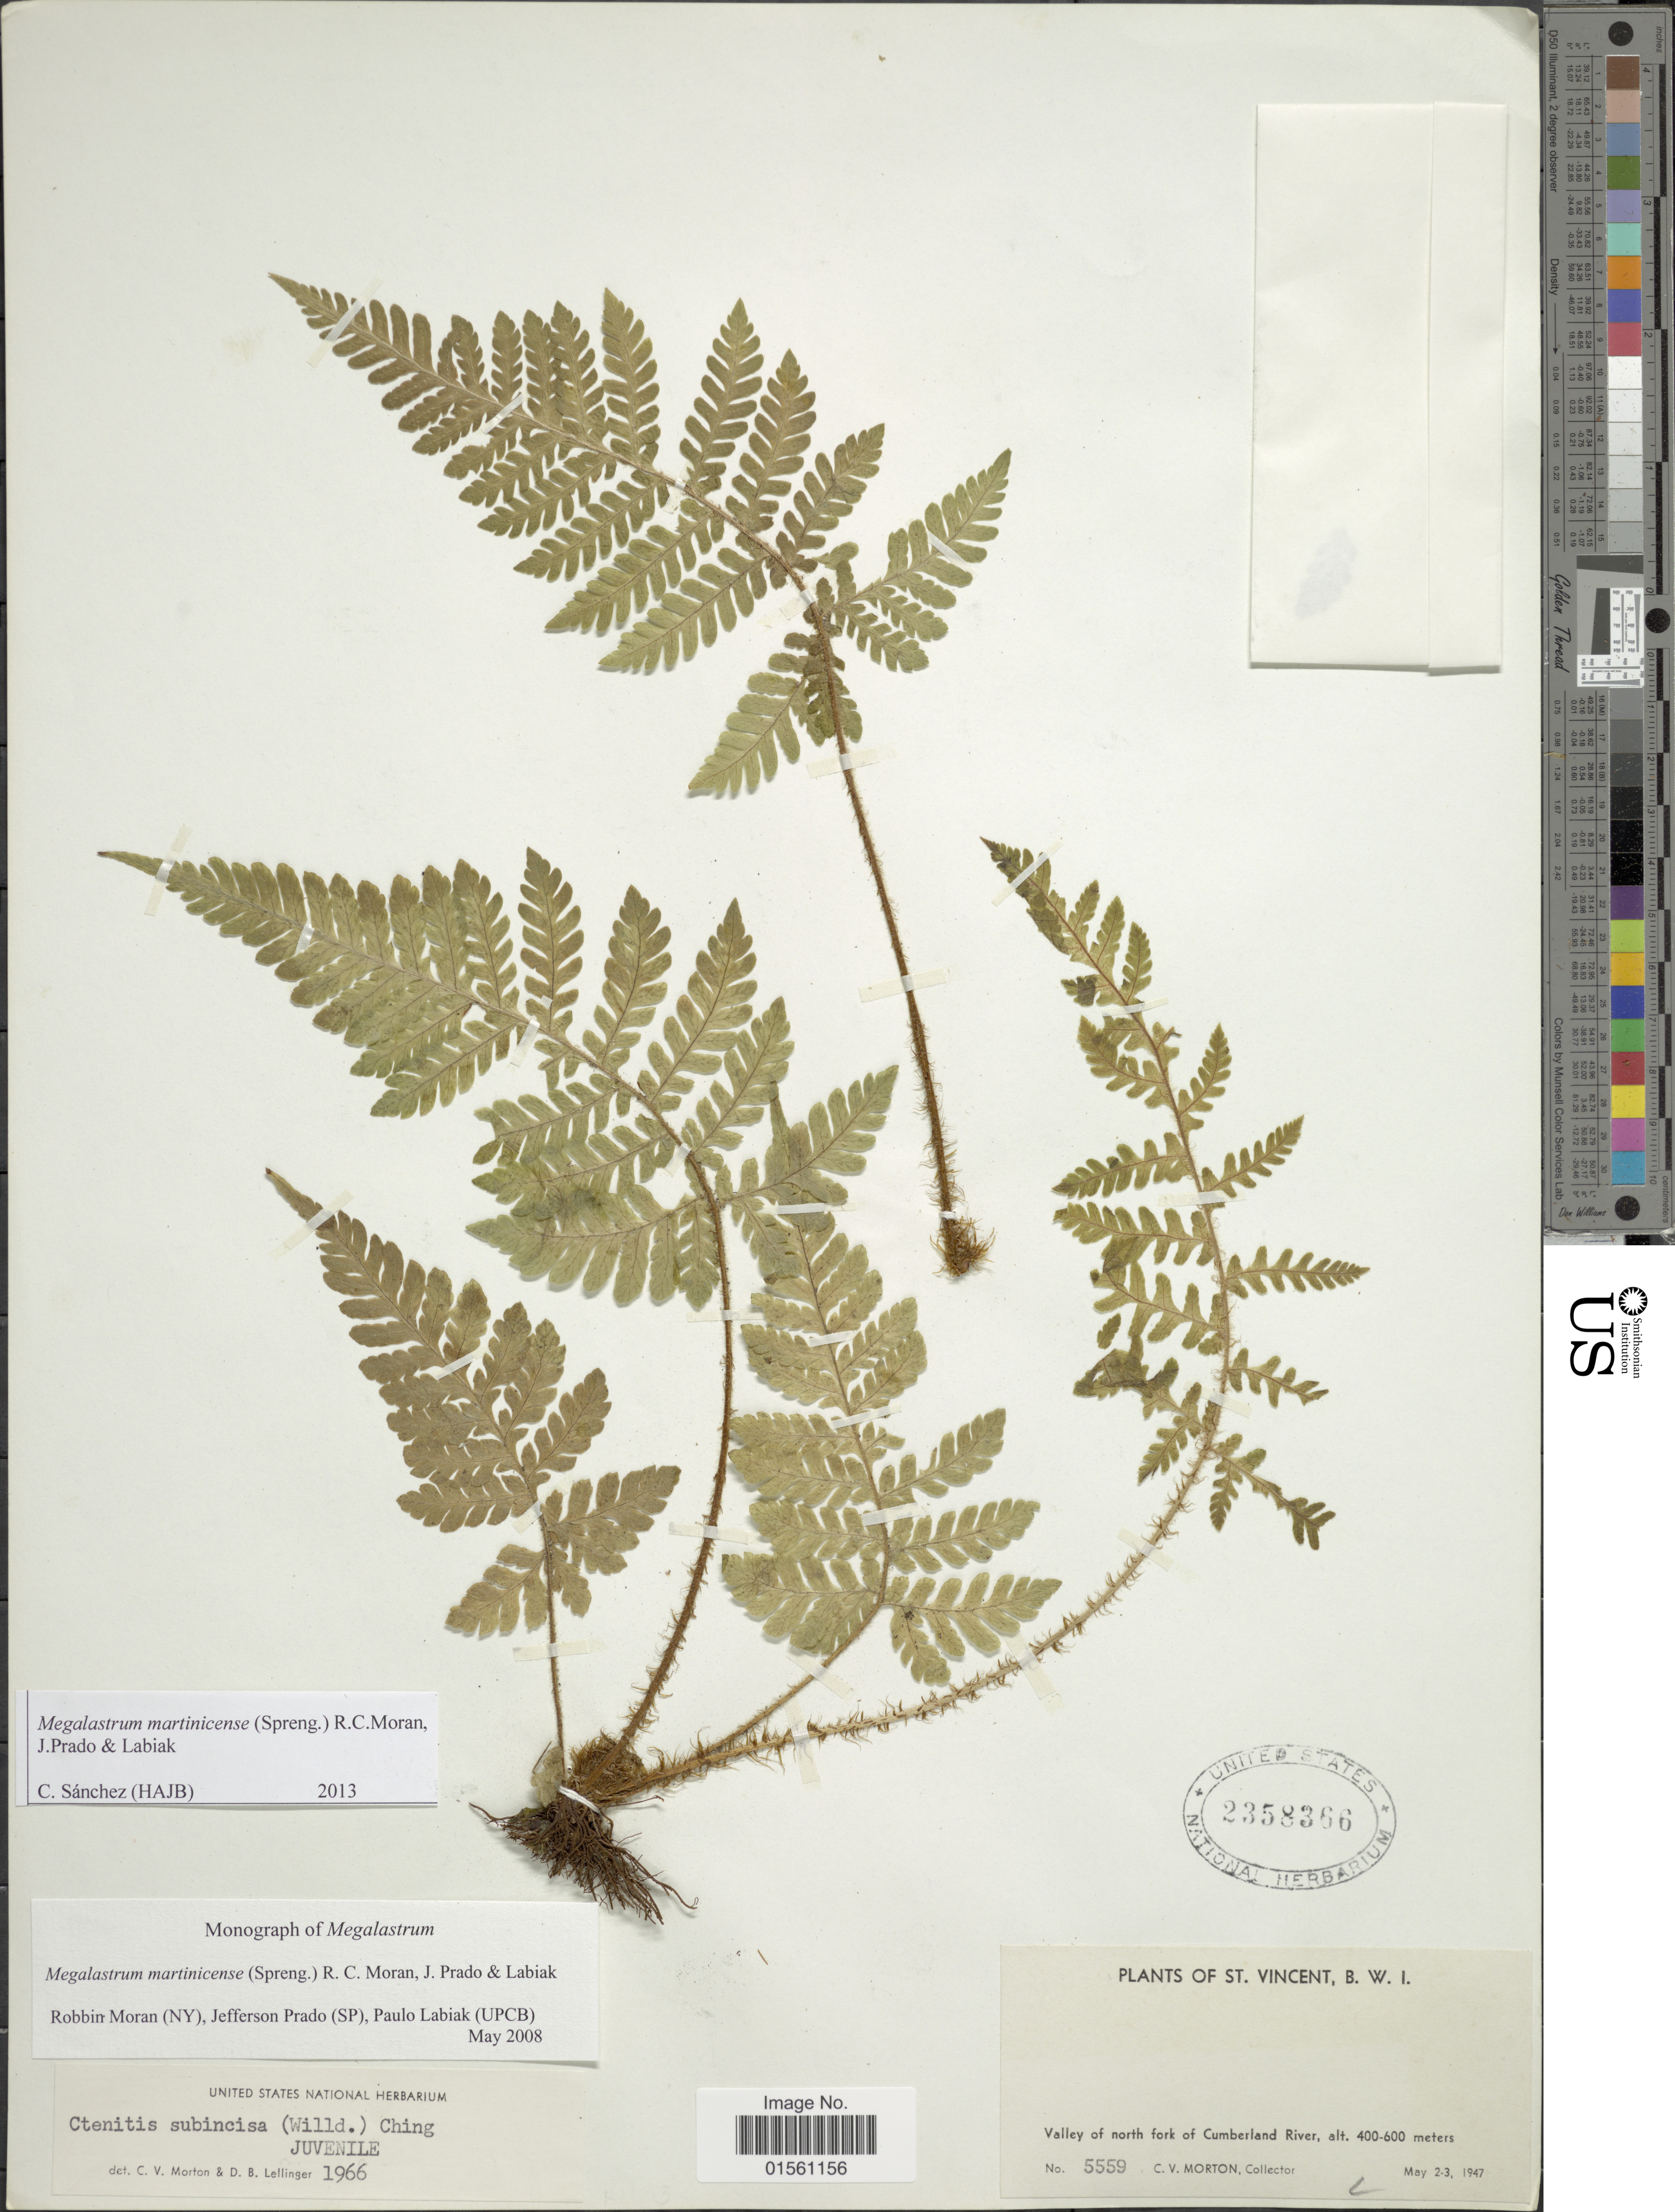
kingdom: Plantae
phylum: Tracheophyta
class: Polypodiopsida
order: Polypodiales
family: Dryopteridaceae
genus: Megalastrum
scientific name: Megalastrum martinicense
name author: (Spreng.) R.C. Moran et al.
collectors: C. V. Morton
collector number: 5559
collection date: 1947-05-02/1947-05-03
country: St. Vincent - Grenadines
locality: St. Vincent, B. W. I., Valley of north fork of Cumberland River.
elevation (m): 400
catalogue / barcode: US 2358366